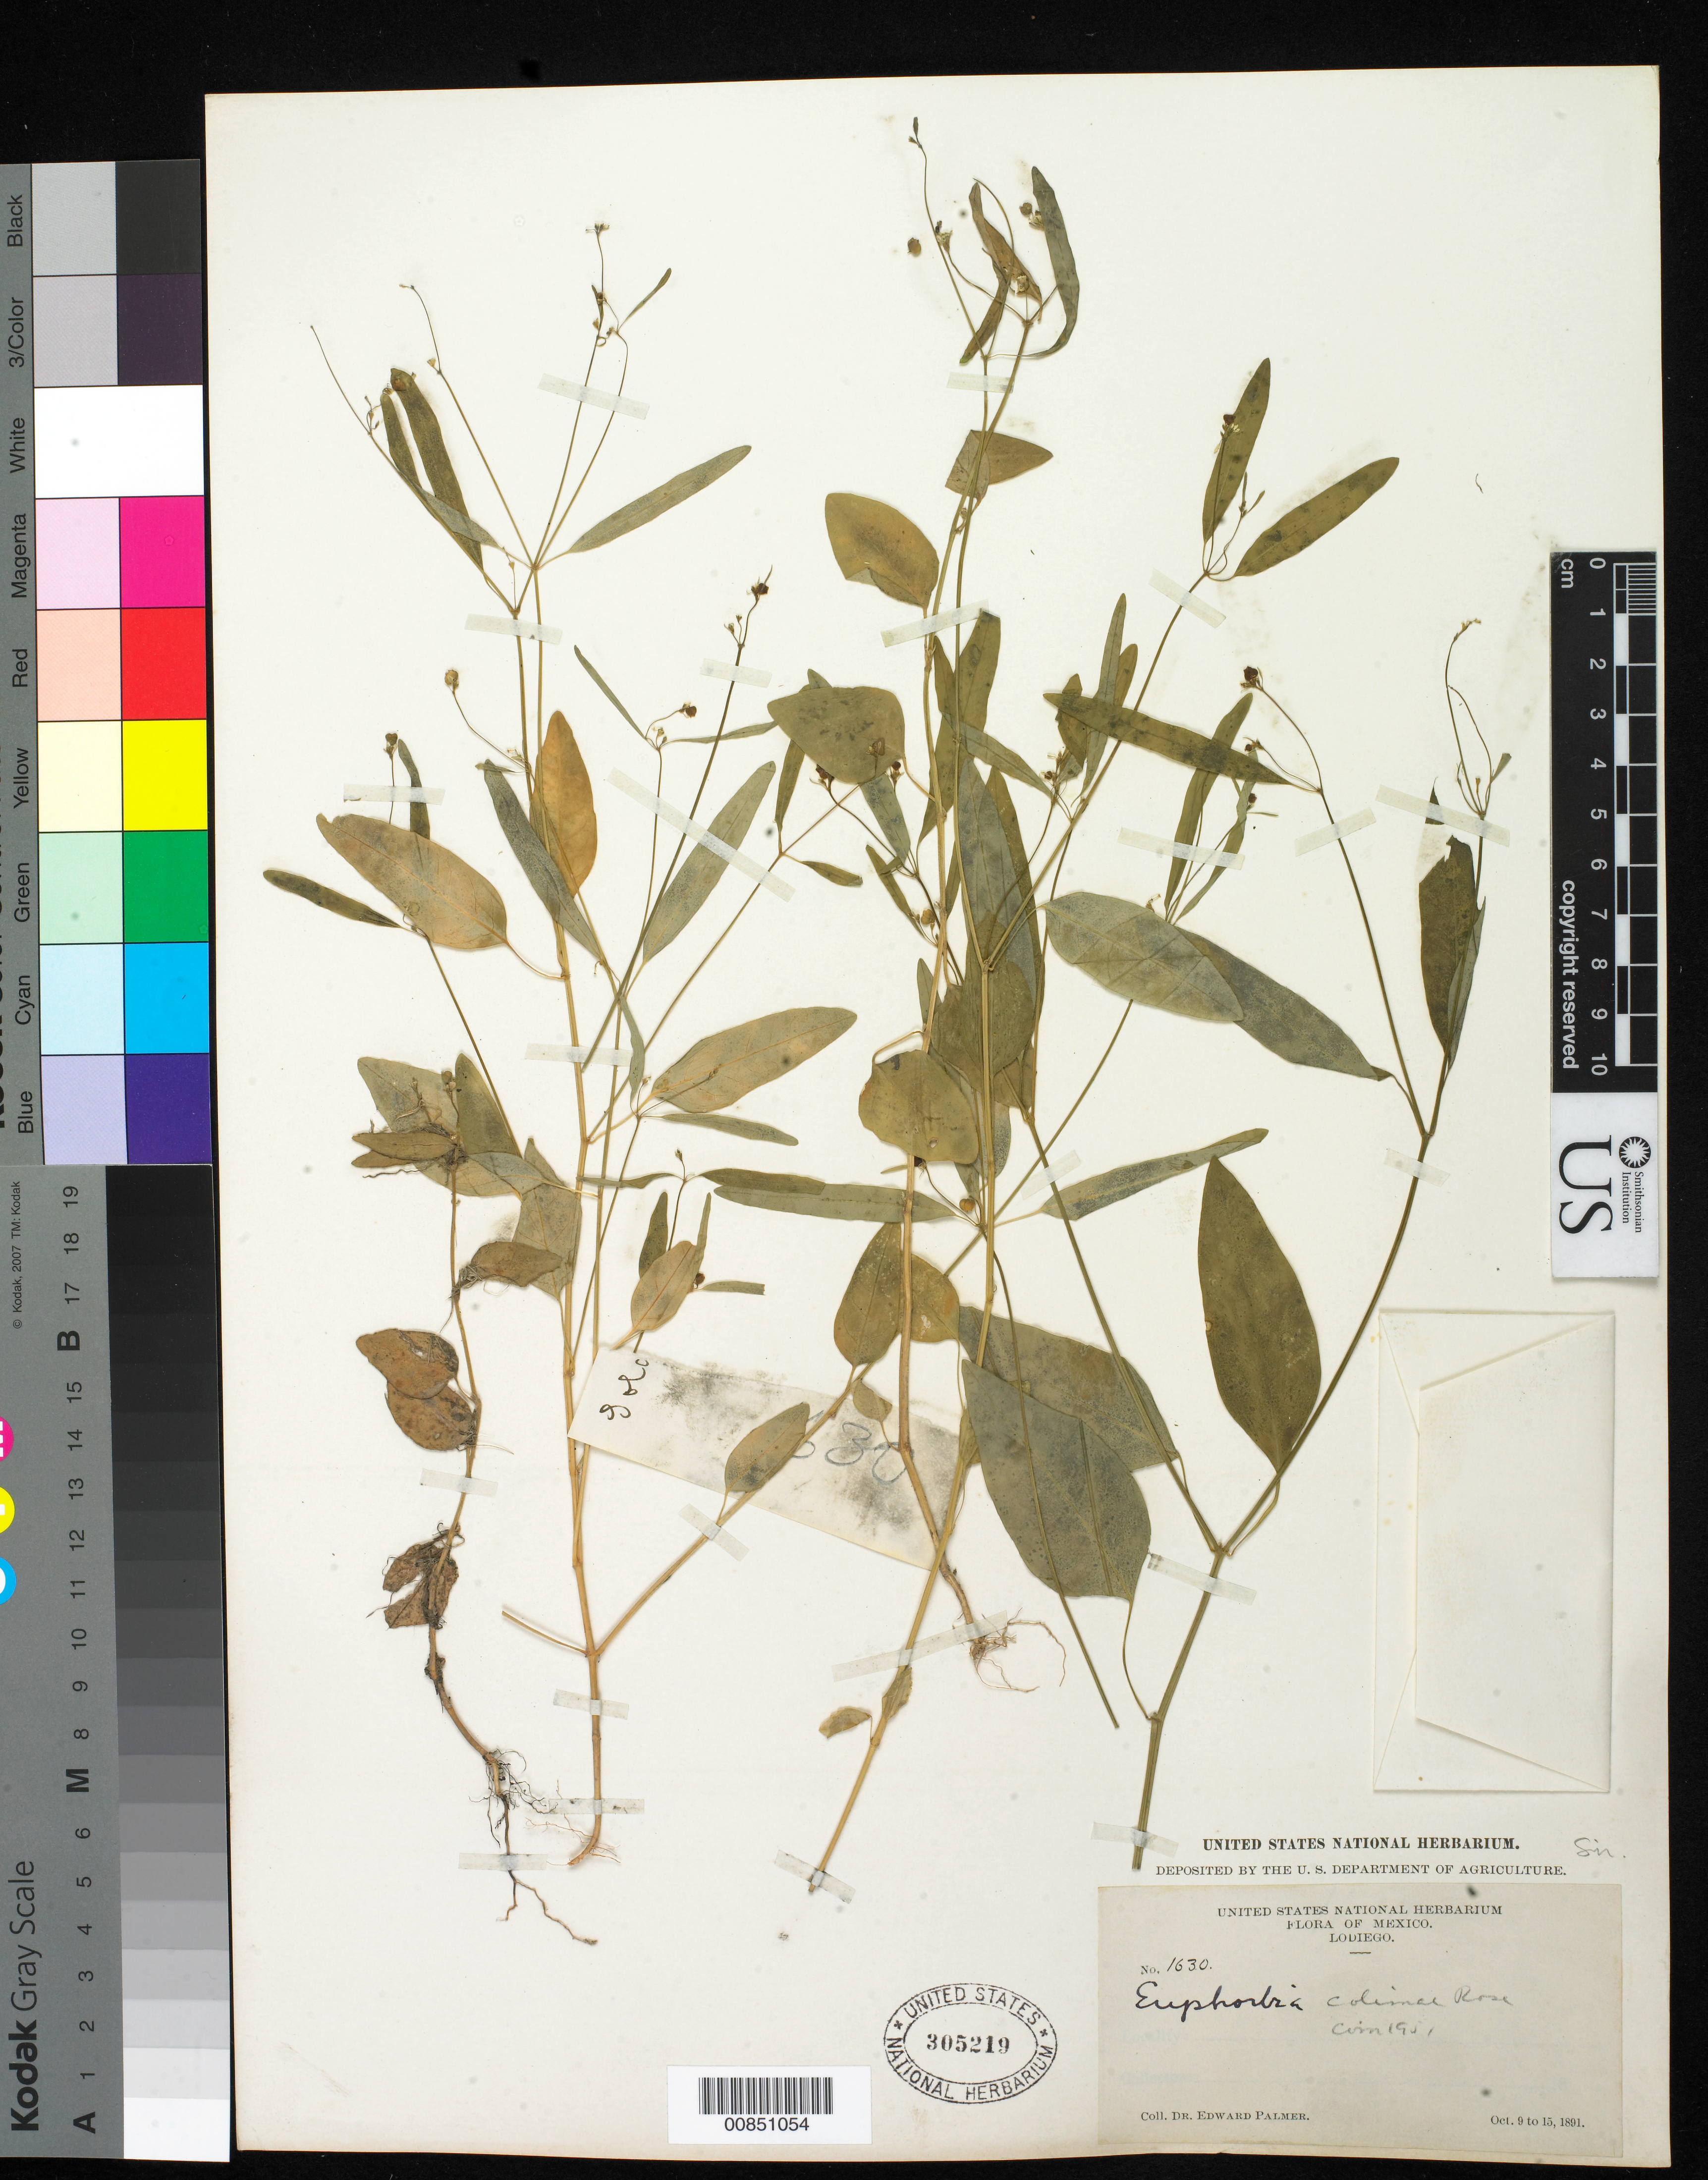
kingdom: Plantae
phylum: Tracheophyta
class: Magnoliopsida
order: Malpighiales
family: Euphorbiaceae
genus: Euphorbia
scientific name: Euphorbia graminea var. graminea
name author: Jacq.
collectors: E. Palmer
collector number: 1630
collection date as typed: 09 Oct 1891 to 15 Oct 1891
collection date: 1891-10-09/1891-10-15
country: Mexico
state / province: Sinaloa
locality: Lodiego, Sinaloa.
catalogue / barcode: US 305219